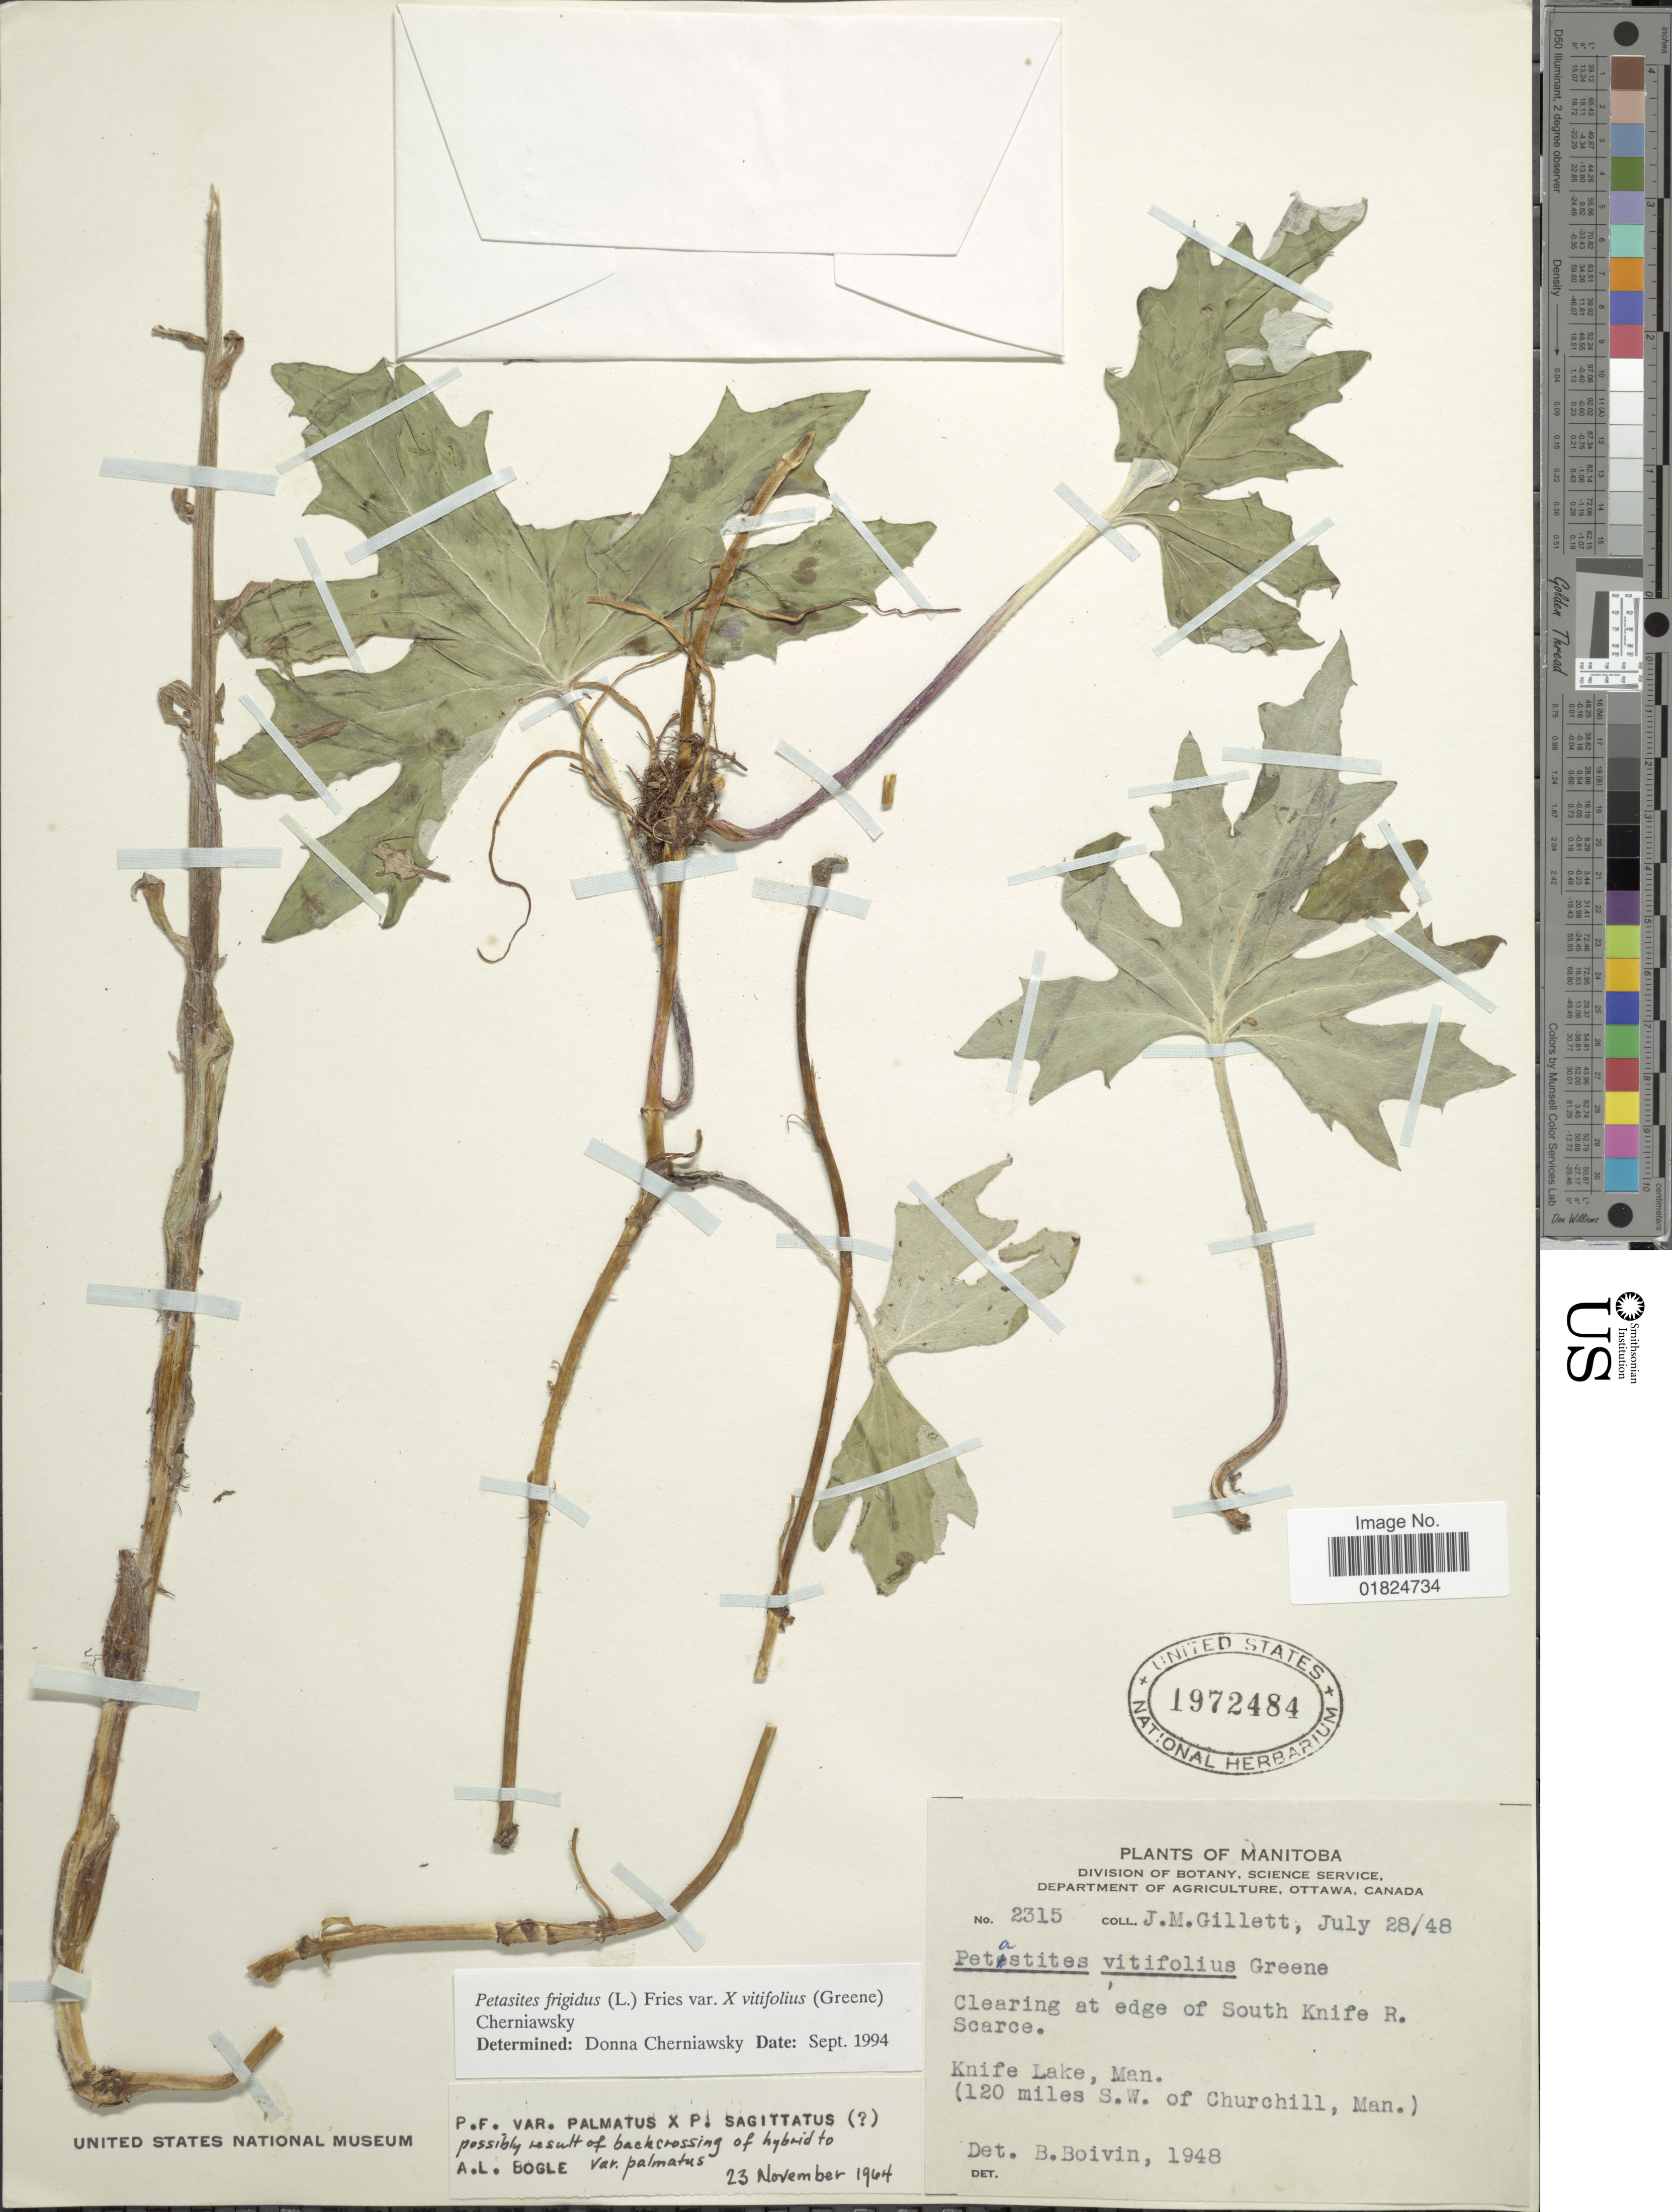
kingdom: Plantae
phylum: Tracheophyta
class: Magnoliopsida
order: Asterales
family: Asteraceae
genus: Petasites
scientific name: Petasites frigidus var. vitifolius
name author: (Greene) Cherniawsky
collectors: J. M. Gillett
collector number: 2315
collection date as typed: Transcribed d/m/y: 28/7/48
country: Canada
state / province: Manitoba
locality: Manitoba. Clearing at edge of South Knife R. Scarce. Knife Lake, man (120 miles S. W. of Churchill, Man.)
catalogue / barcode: US 1972484